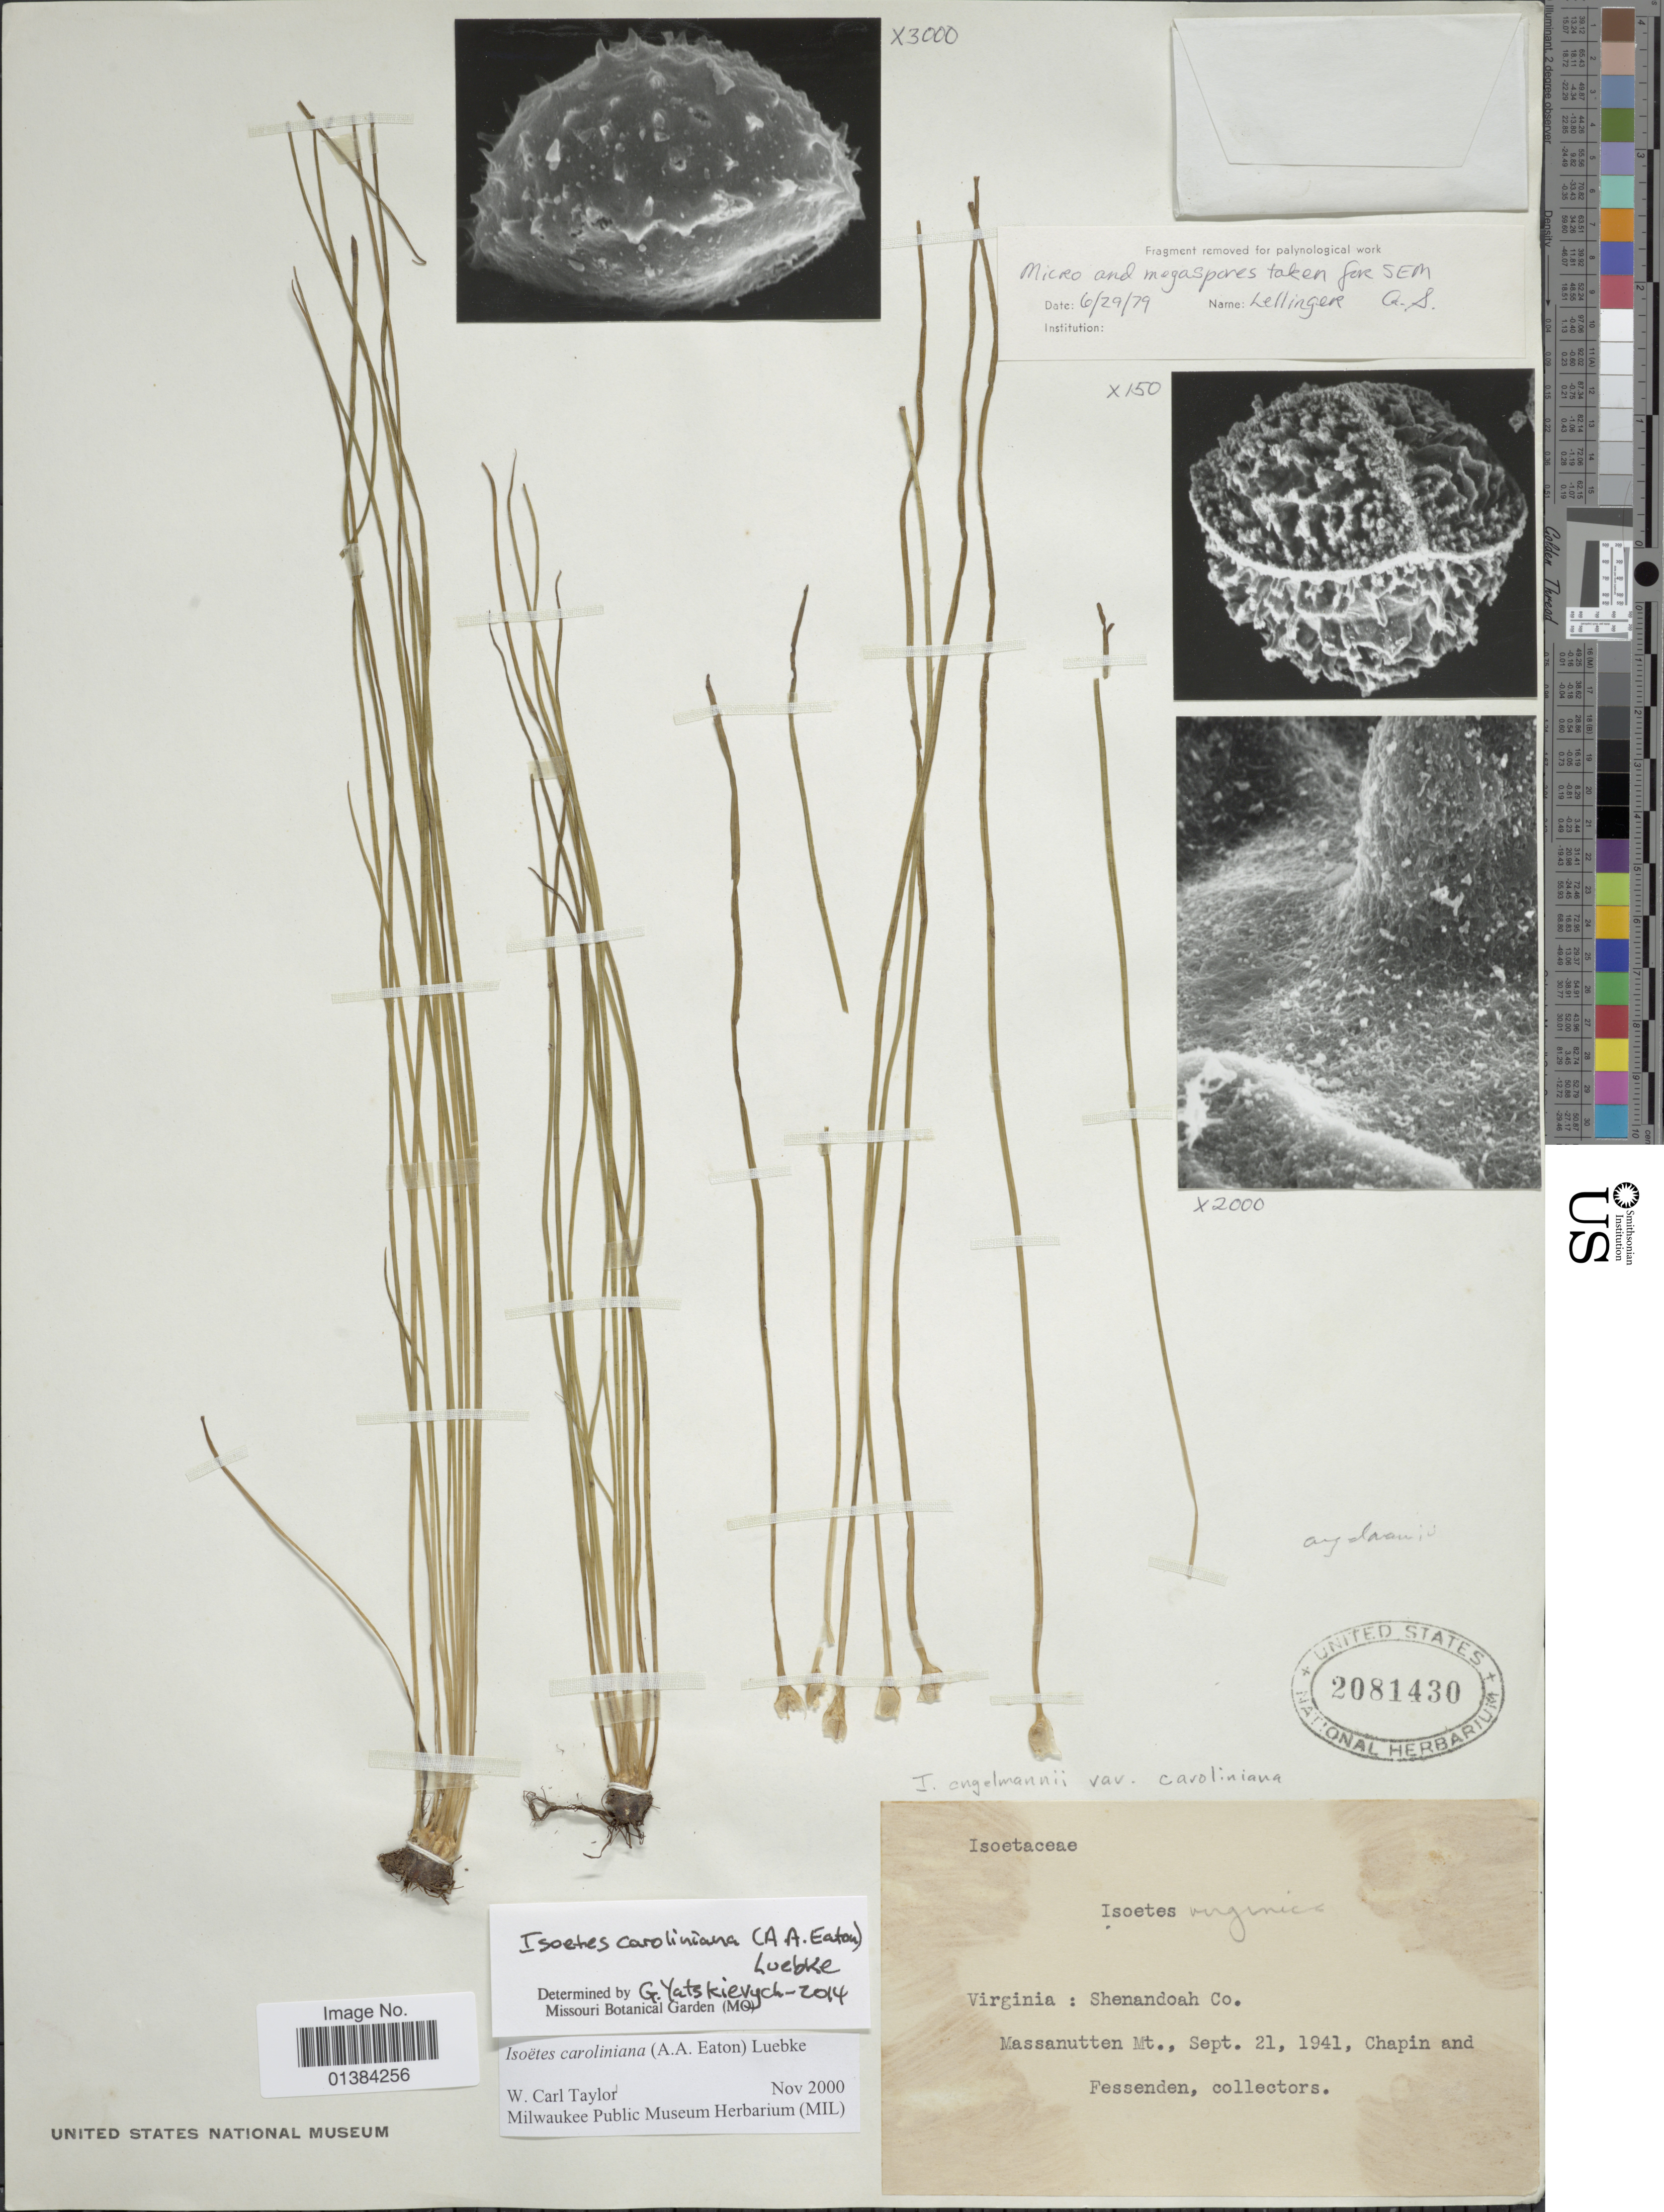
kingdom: Plantae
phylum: Tracheophyta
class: Lycopodiopsida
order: Isoetales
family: Isoetaceae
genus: Isoetes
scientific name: Isoetes caroliniana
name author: (A.A. Eaton) Luebke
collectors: -. Chapin & Fessenden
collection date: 1941-09-21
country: United States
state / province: Virginia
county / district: Shenandoah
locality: Shenandoah Co. Massanutten Mt.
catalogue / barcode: US 2081430